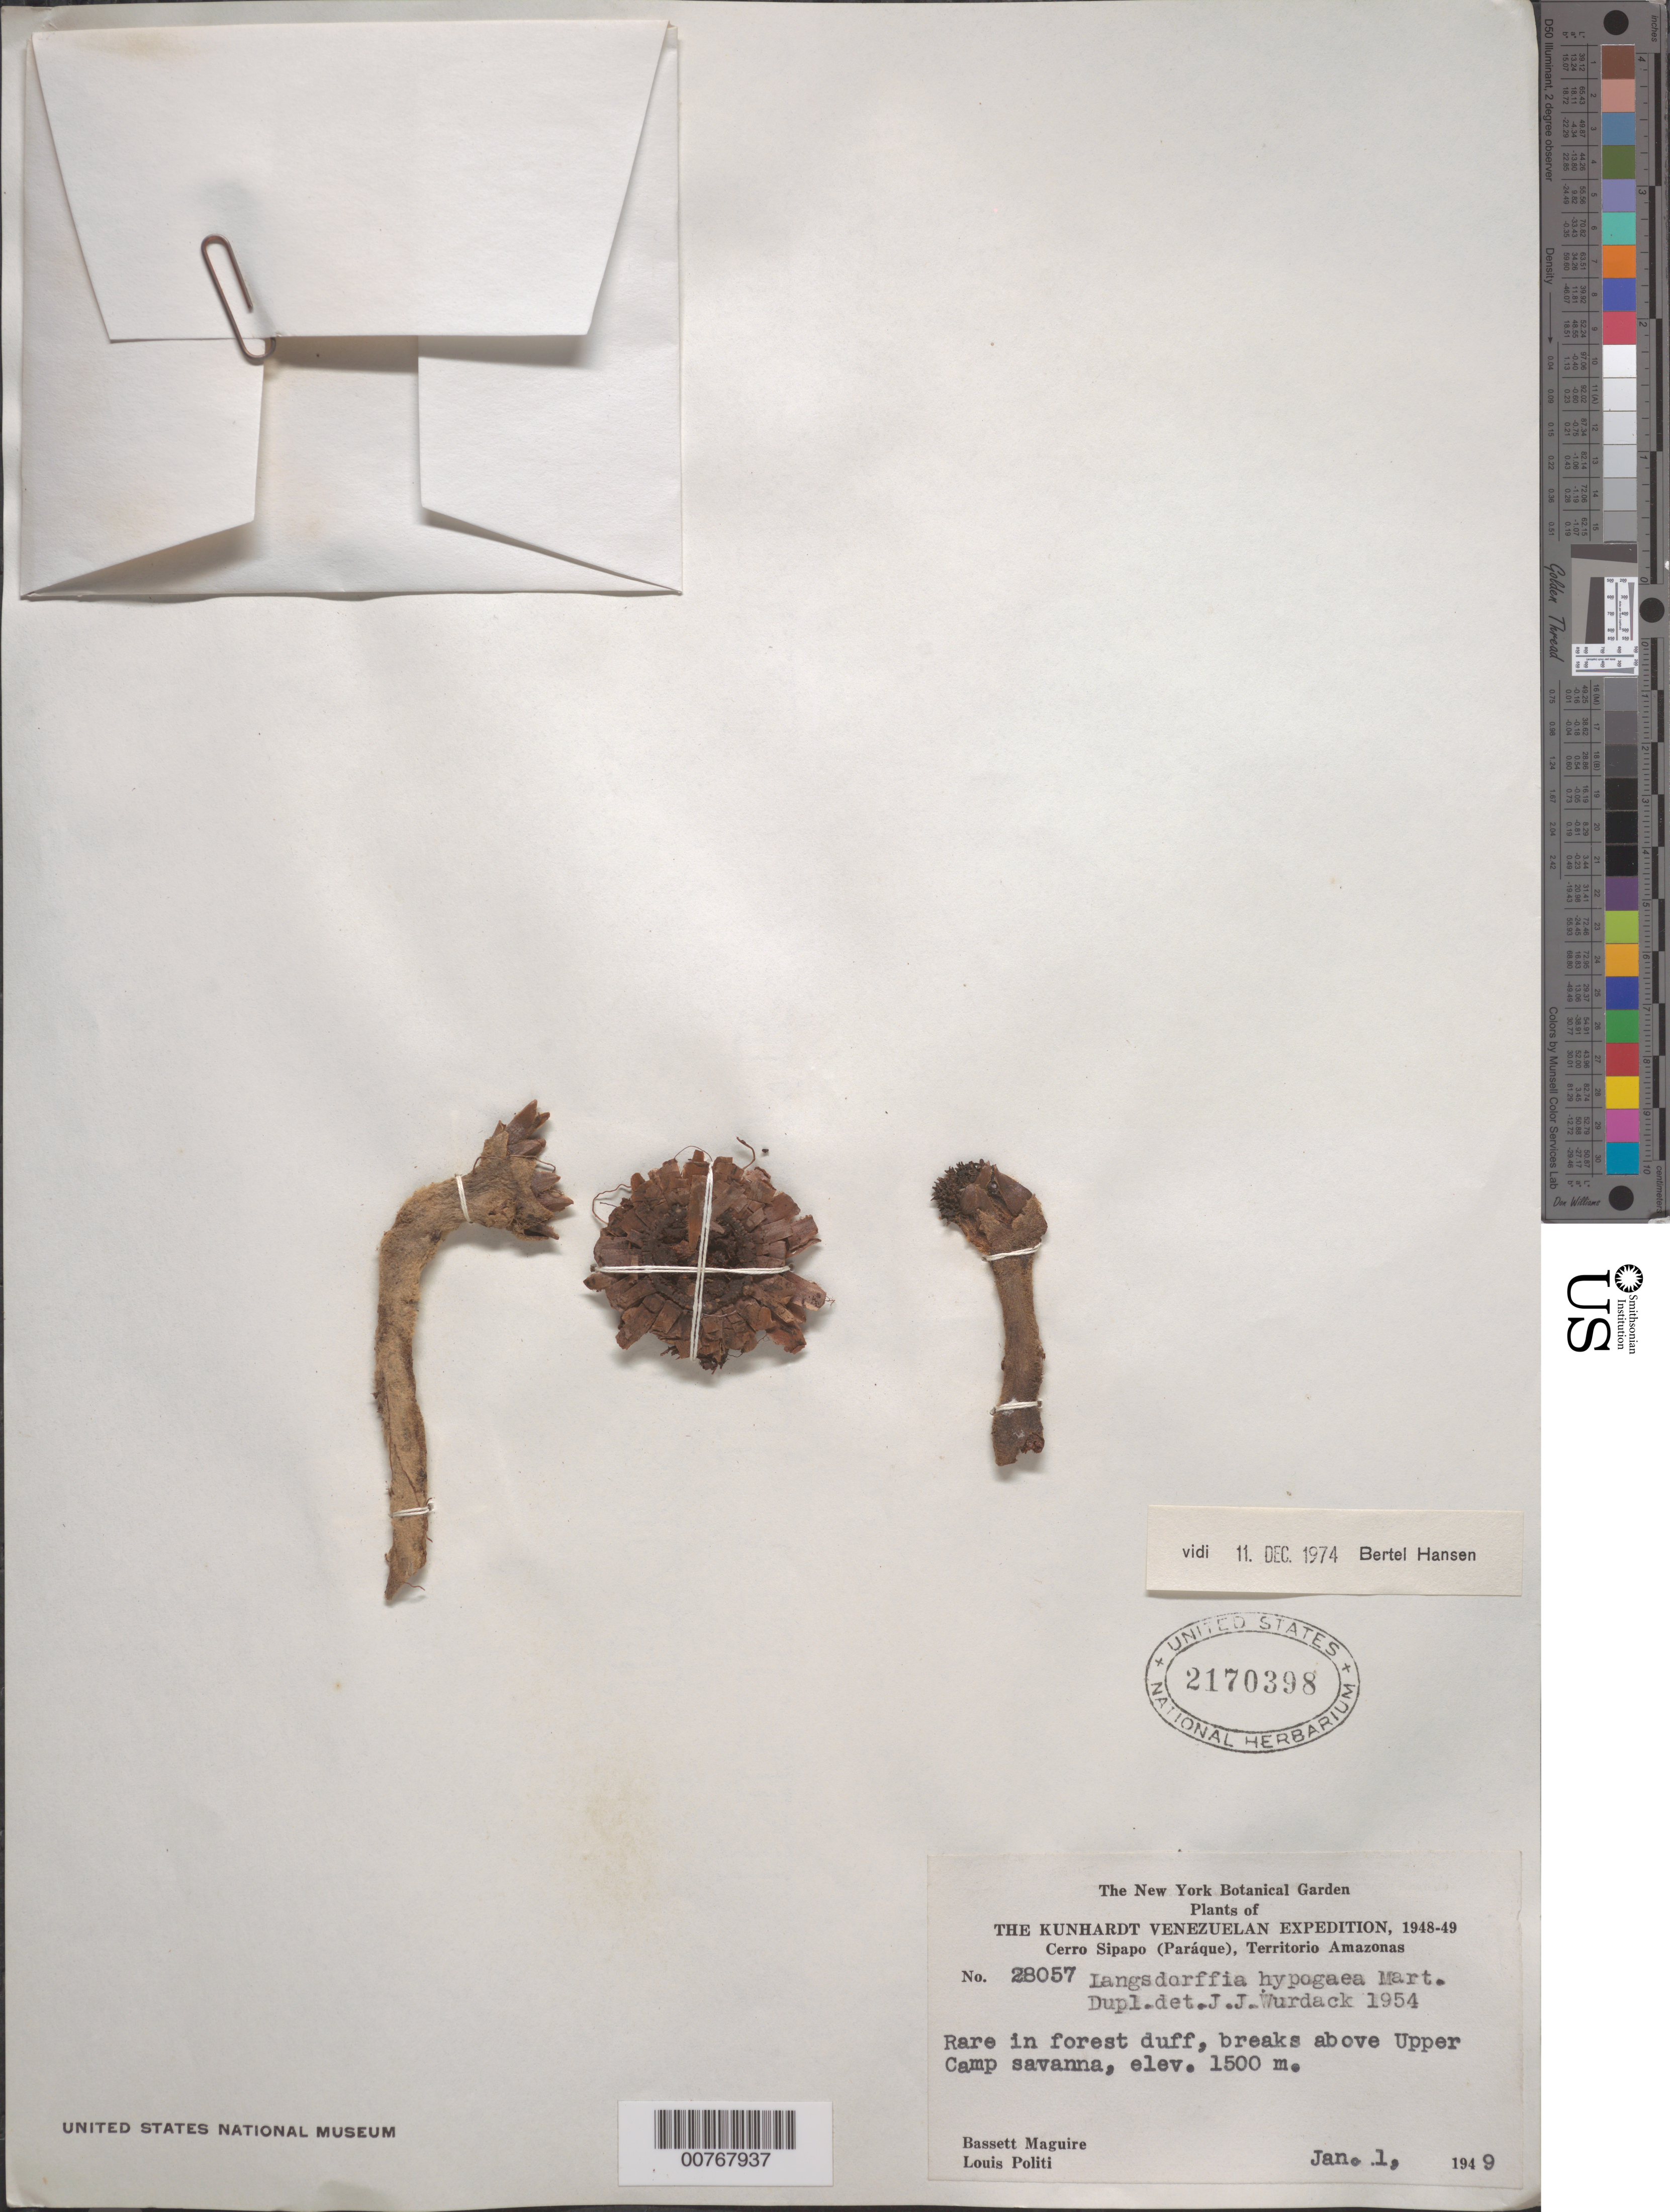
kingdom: Plantae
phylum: Tracheophyta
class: Magnoliopsida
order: Santalales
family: Balanophoraceae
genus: Langsdorffia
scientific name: Langsdorffia hypogaea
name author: Mart.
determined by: Hansen, B.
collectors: B. Maguire & L. Politi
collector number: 28057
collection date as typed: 1-Jan-49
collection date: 1949-01-01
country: Venezuela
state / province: Amazonas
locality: Cerro Sipapo (Paráque), breaks above Upper Camp savanna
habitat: Forest duff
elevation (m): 1500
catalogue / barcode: US 2170398